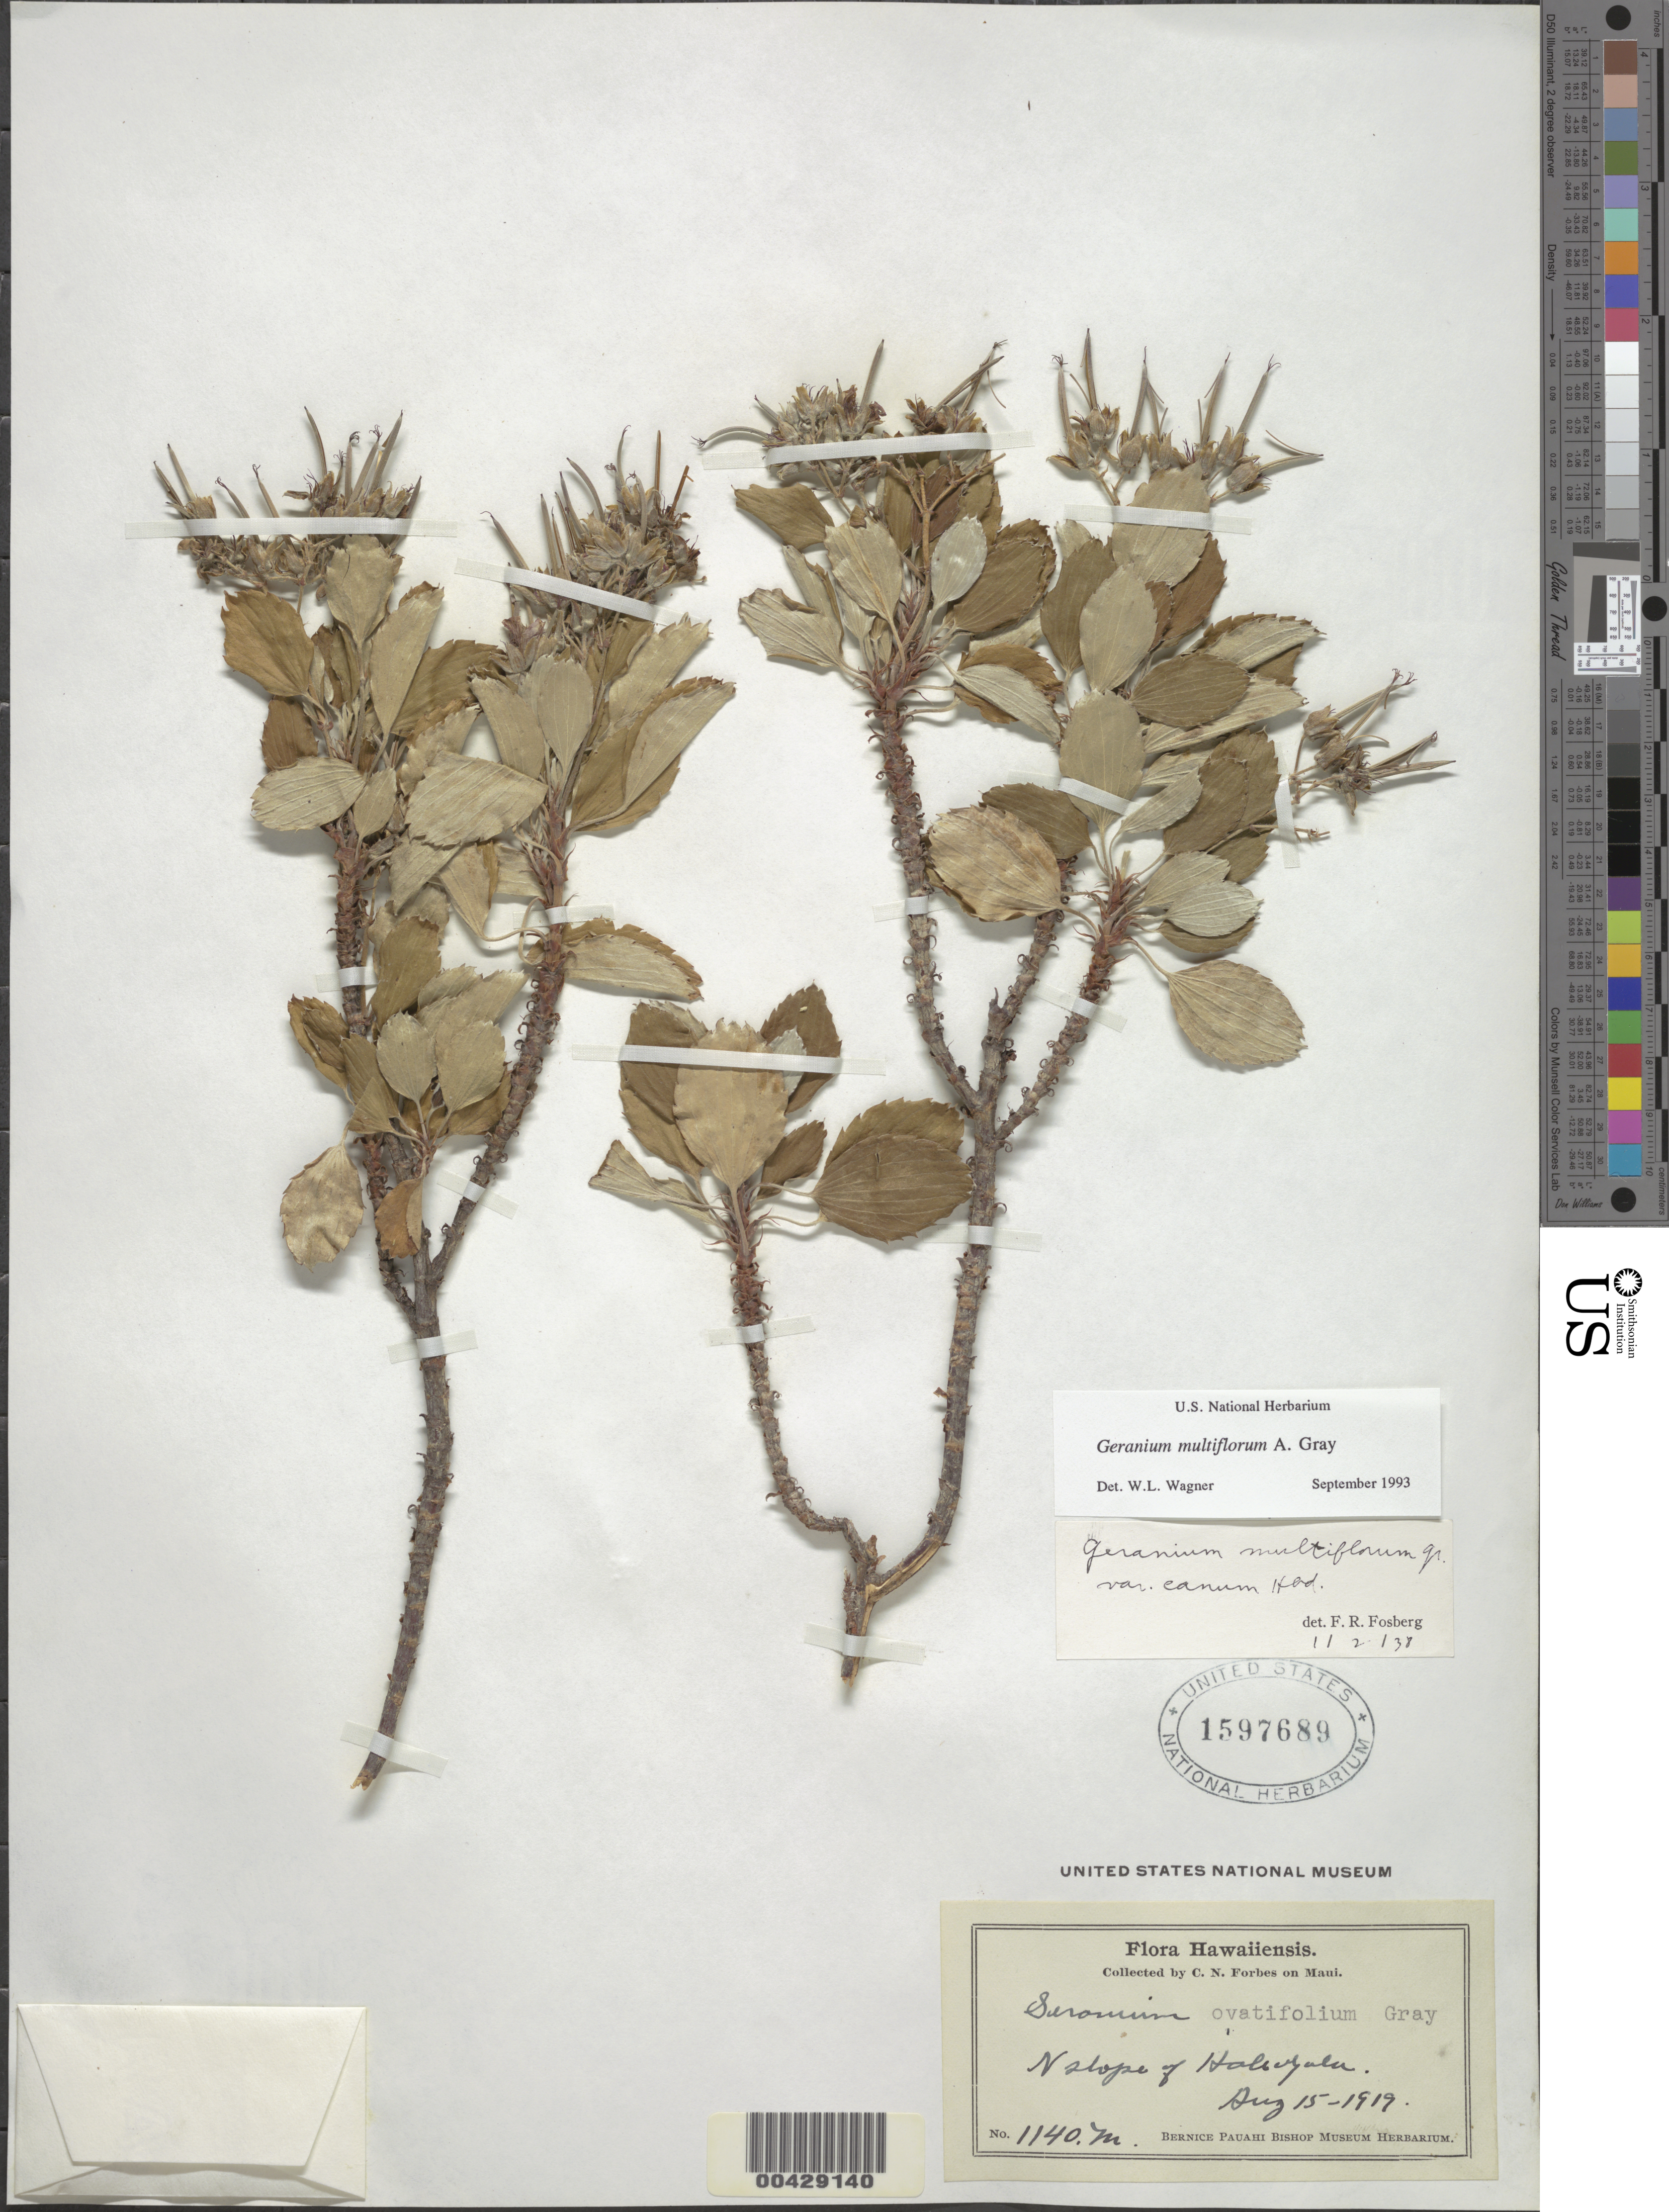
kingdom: Plantae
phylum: Tracheophyta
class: Magnoliopsida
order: Geraniales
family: Geraniaceae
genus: Geranium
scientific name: Geranium multiflorum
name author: A. Gray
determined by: Wagner, W. L., (BOT), Smithsonian Institution - National Museum of Natural History (UNITED STATES)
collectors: C. N. Forbes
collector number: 1140.M.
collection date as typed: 15 Aug 1919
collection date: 1919-08-15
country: United States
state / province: Hawaii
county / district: Maui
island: Maui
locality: N slope of Haleakala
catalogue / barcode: US 1597689